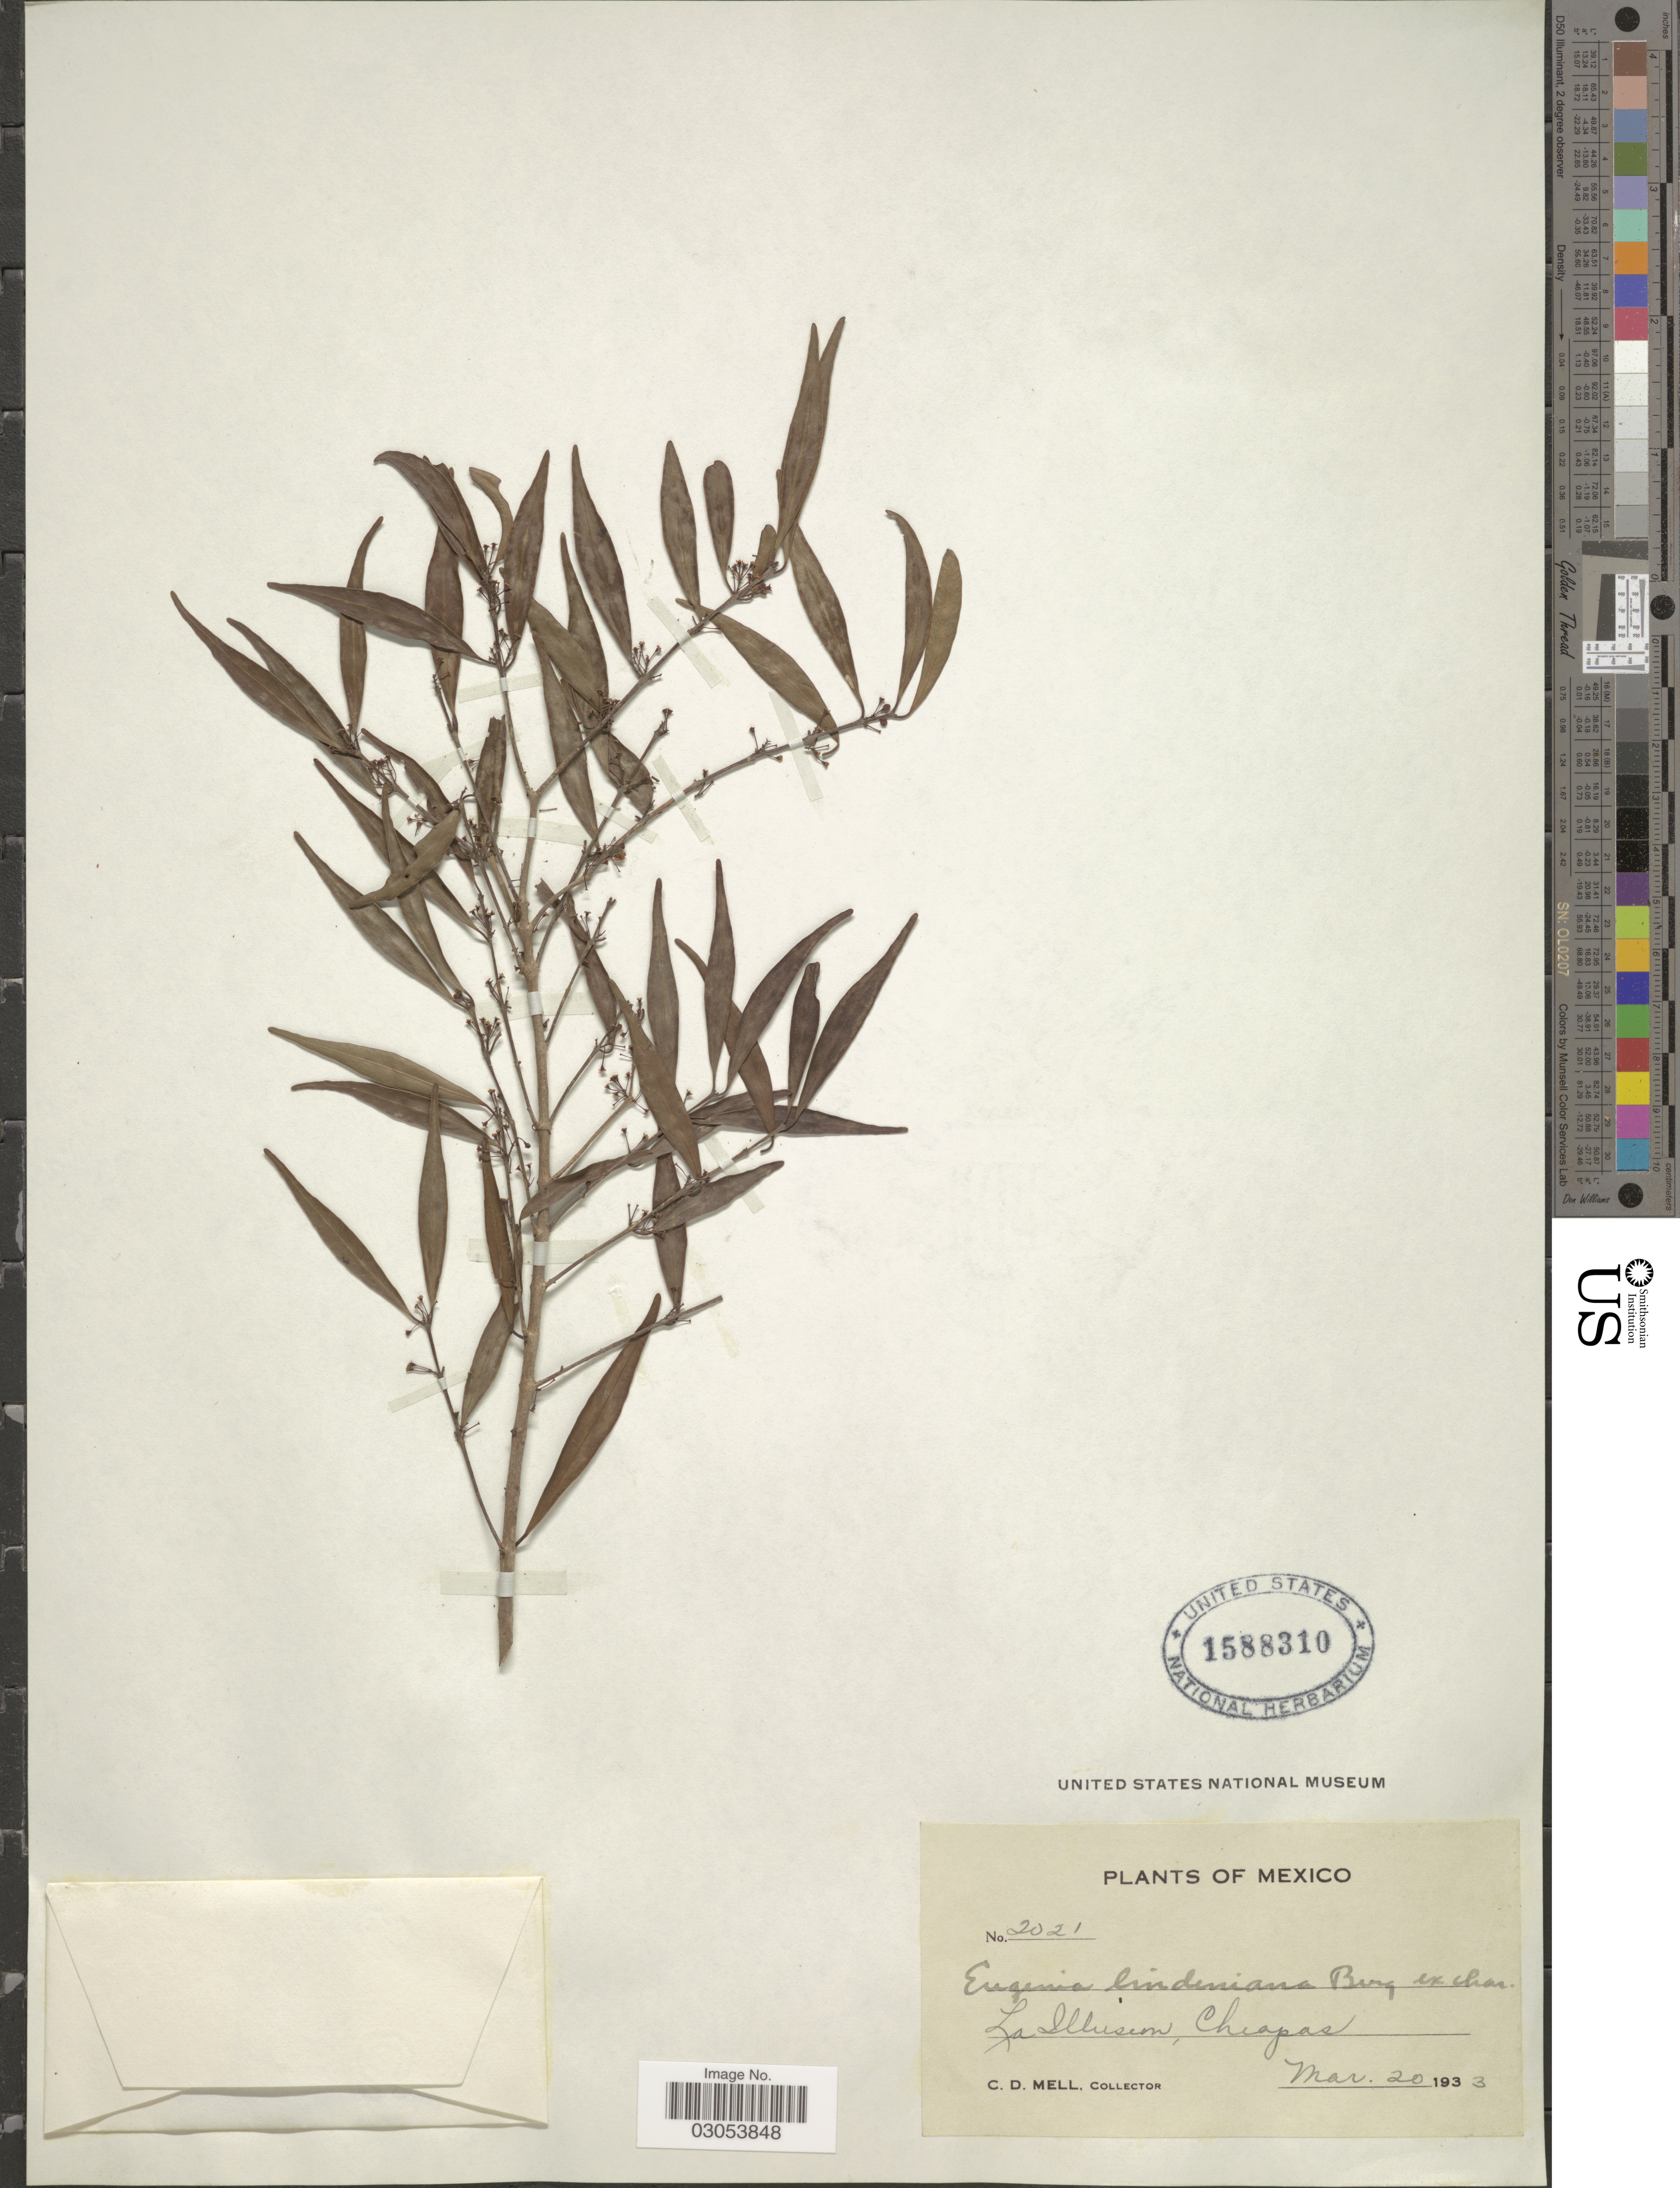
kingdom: Plantae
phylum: Tracheophyta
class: Magnoliopsida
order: Myrtales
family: Myrtaceae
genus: Eugenia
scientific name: Eugenia lindeniana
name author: O. Berg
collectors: C. D. Mell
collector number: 2021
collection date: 1933-03-20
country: Mexico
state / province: Chiapas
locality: La Illusem.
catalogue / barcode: US 1588310